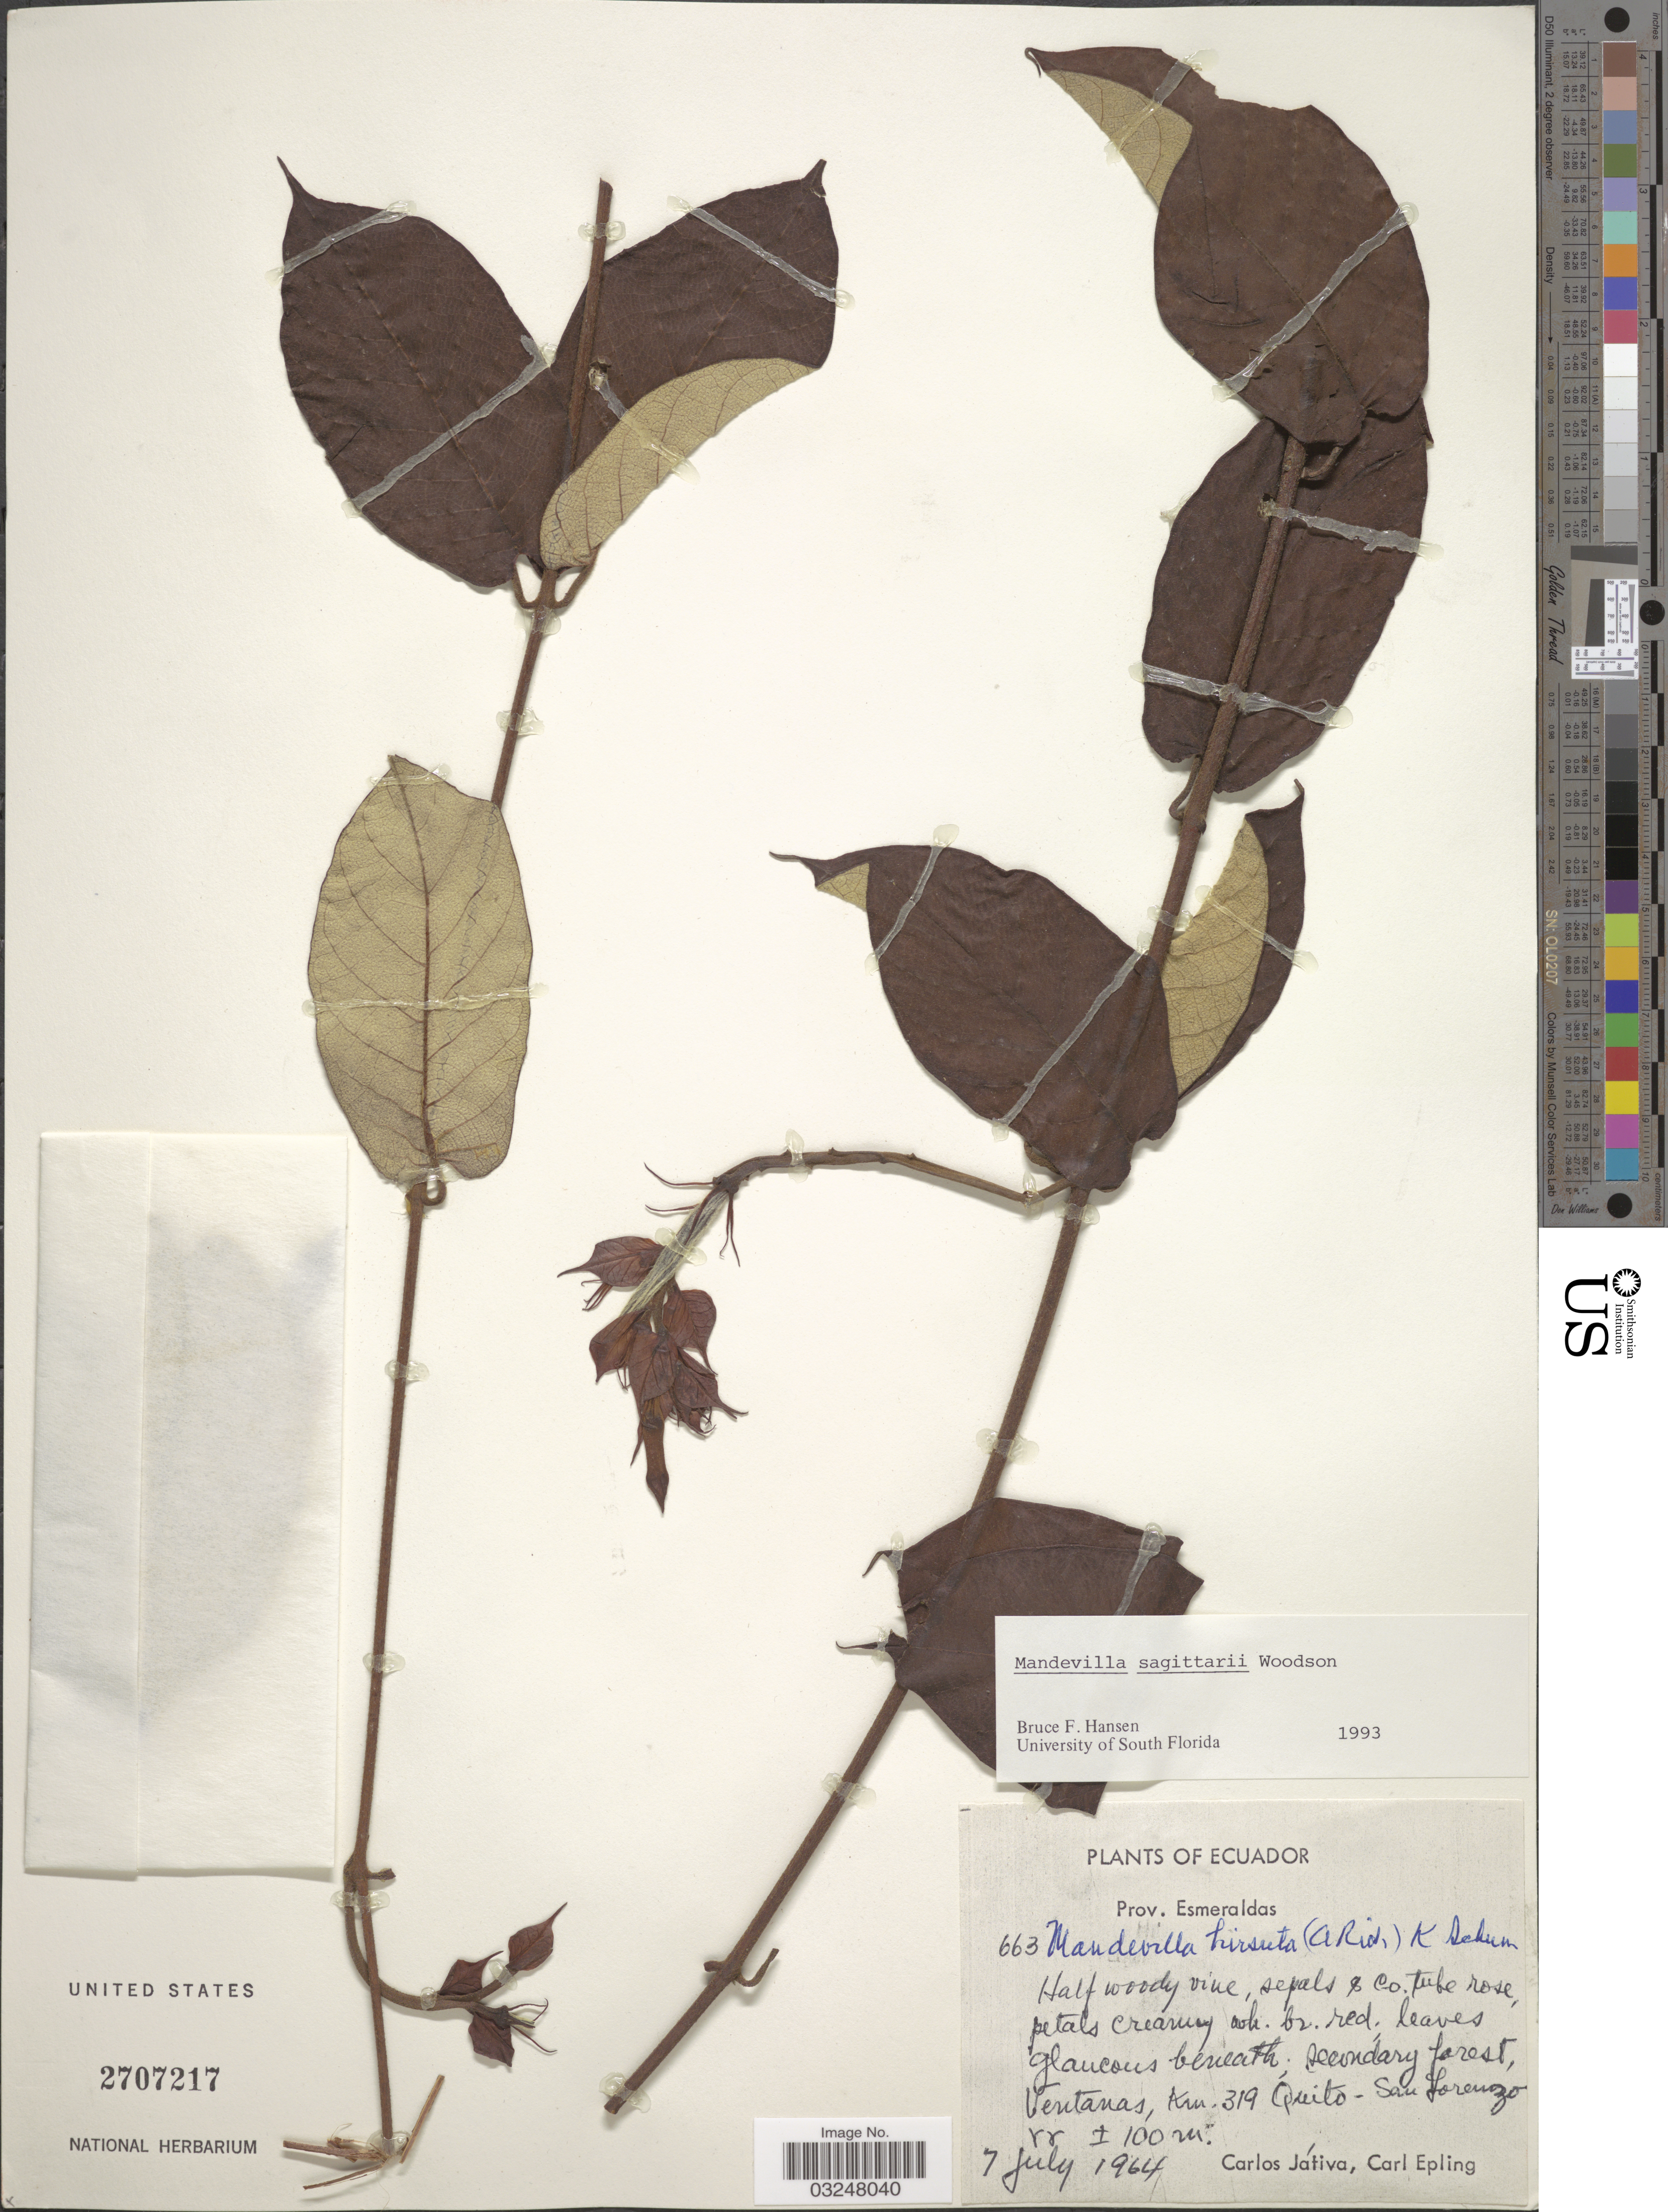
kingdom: Plantae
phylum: Tracheophyta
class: Magnoliopsida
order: Gentianales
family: Apocynaceae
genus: Mandevilla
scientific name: Mandevilla sagittarii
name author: Woodson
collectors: C. D. Játiva & C. C. Epling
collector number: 663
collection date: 1964-07-07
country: Ecuador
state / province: Esmeraldas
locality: Ventanas, Km. 319 Quito-San Lorenzo rr.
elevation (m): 100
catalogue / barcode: US 2707217